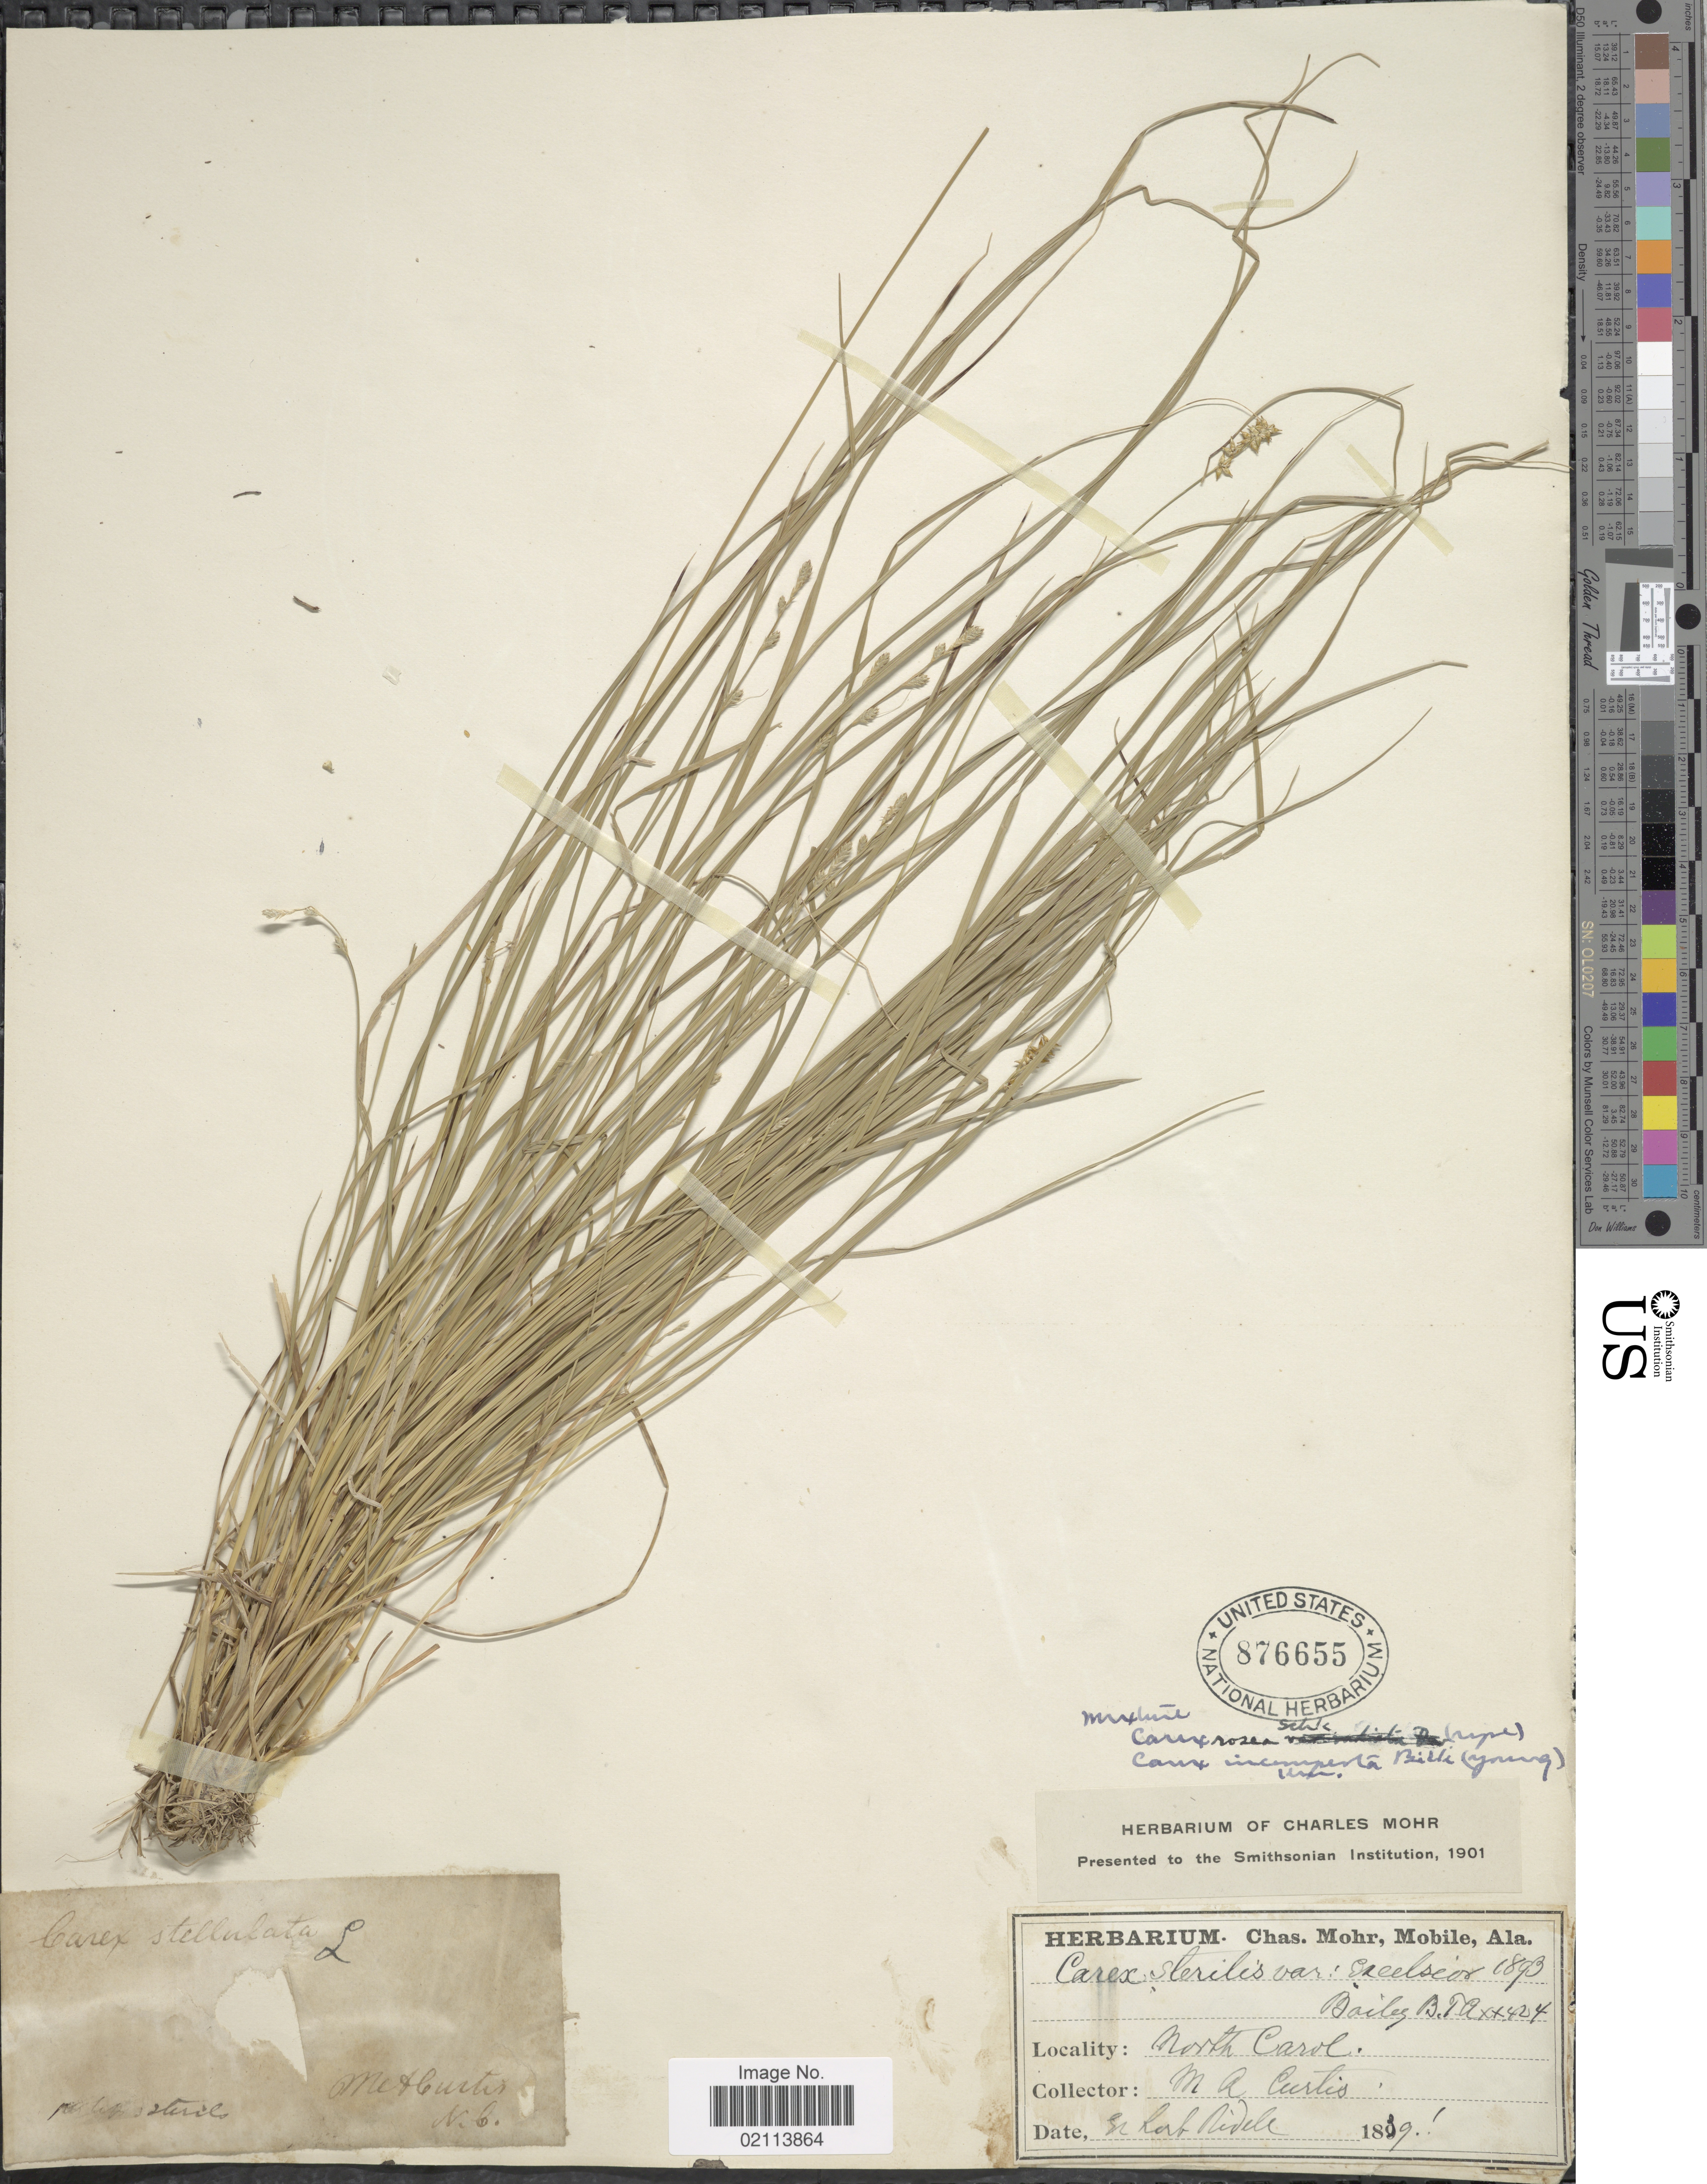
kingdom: Plantae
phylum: Tracheophyta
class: Liliopsida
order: Poales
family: Cyperaceae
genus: Carex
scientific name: Carex echinata subsp. echinata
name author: Murray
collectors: M. A. Curtiss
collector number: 6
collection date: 1839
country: United States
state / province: North Carolina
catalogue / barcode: US 876655